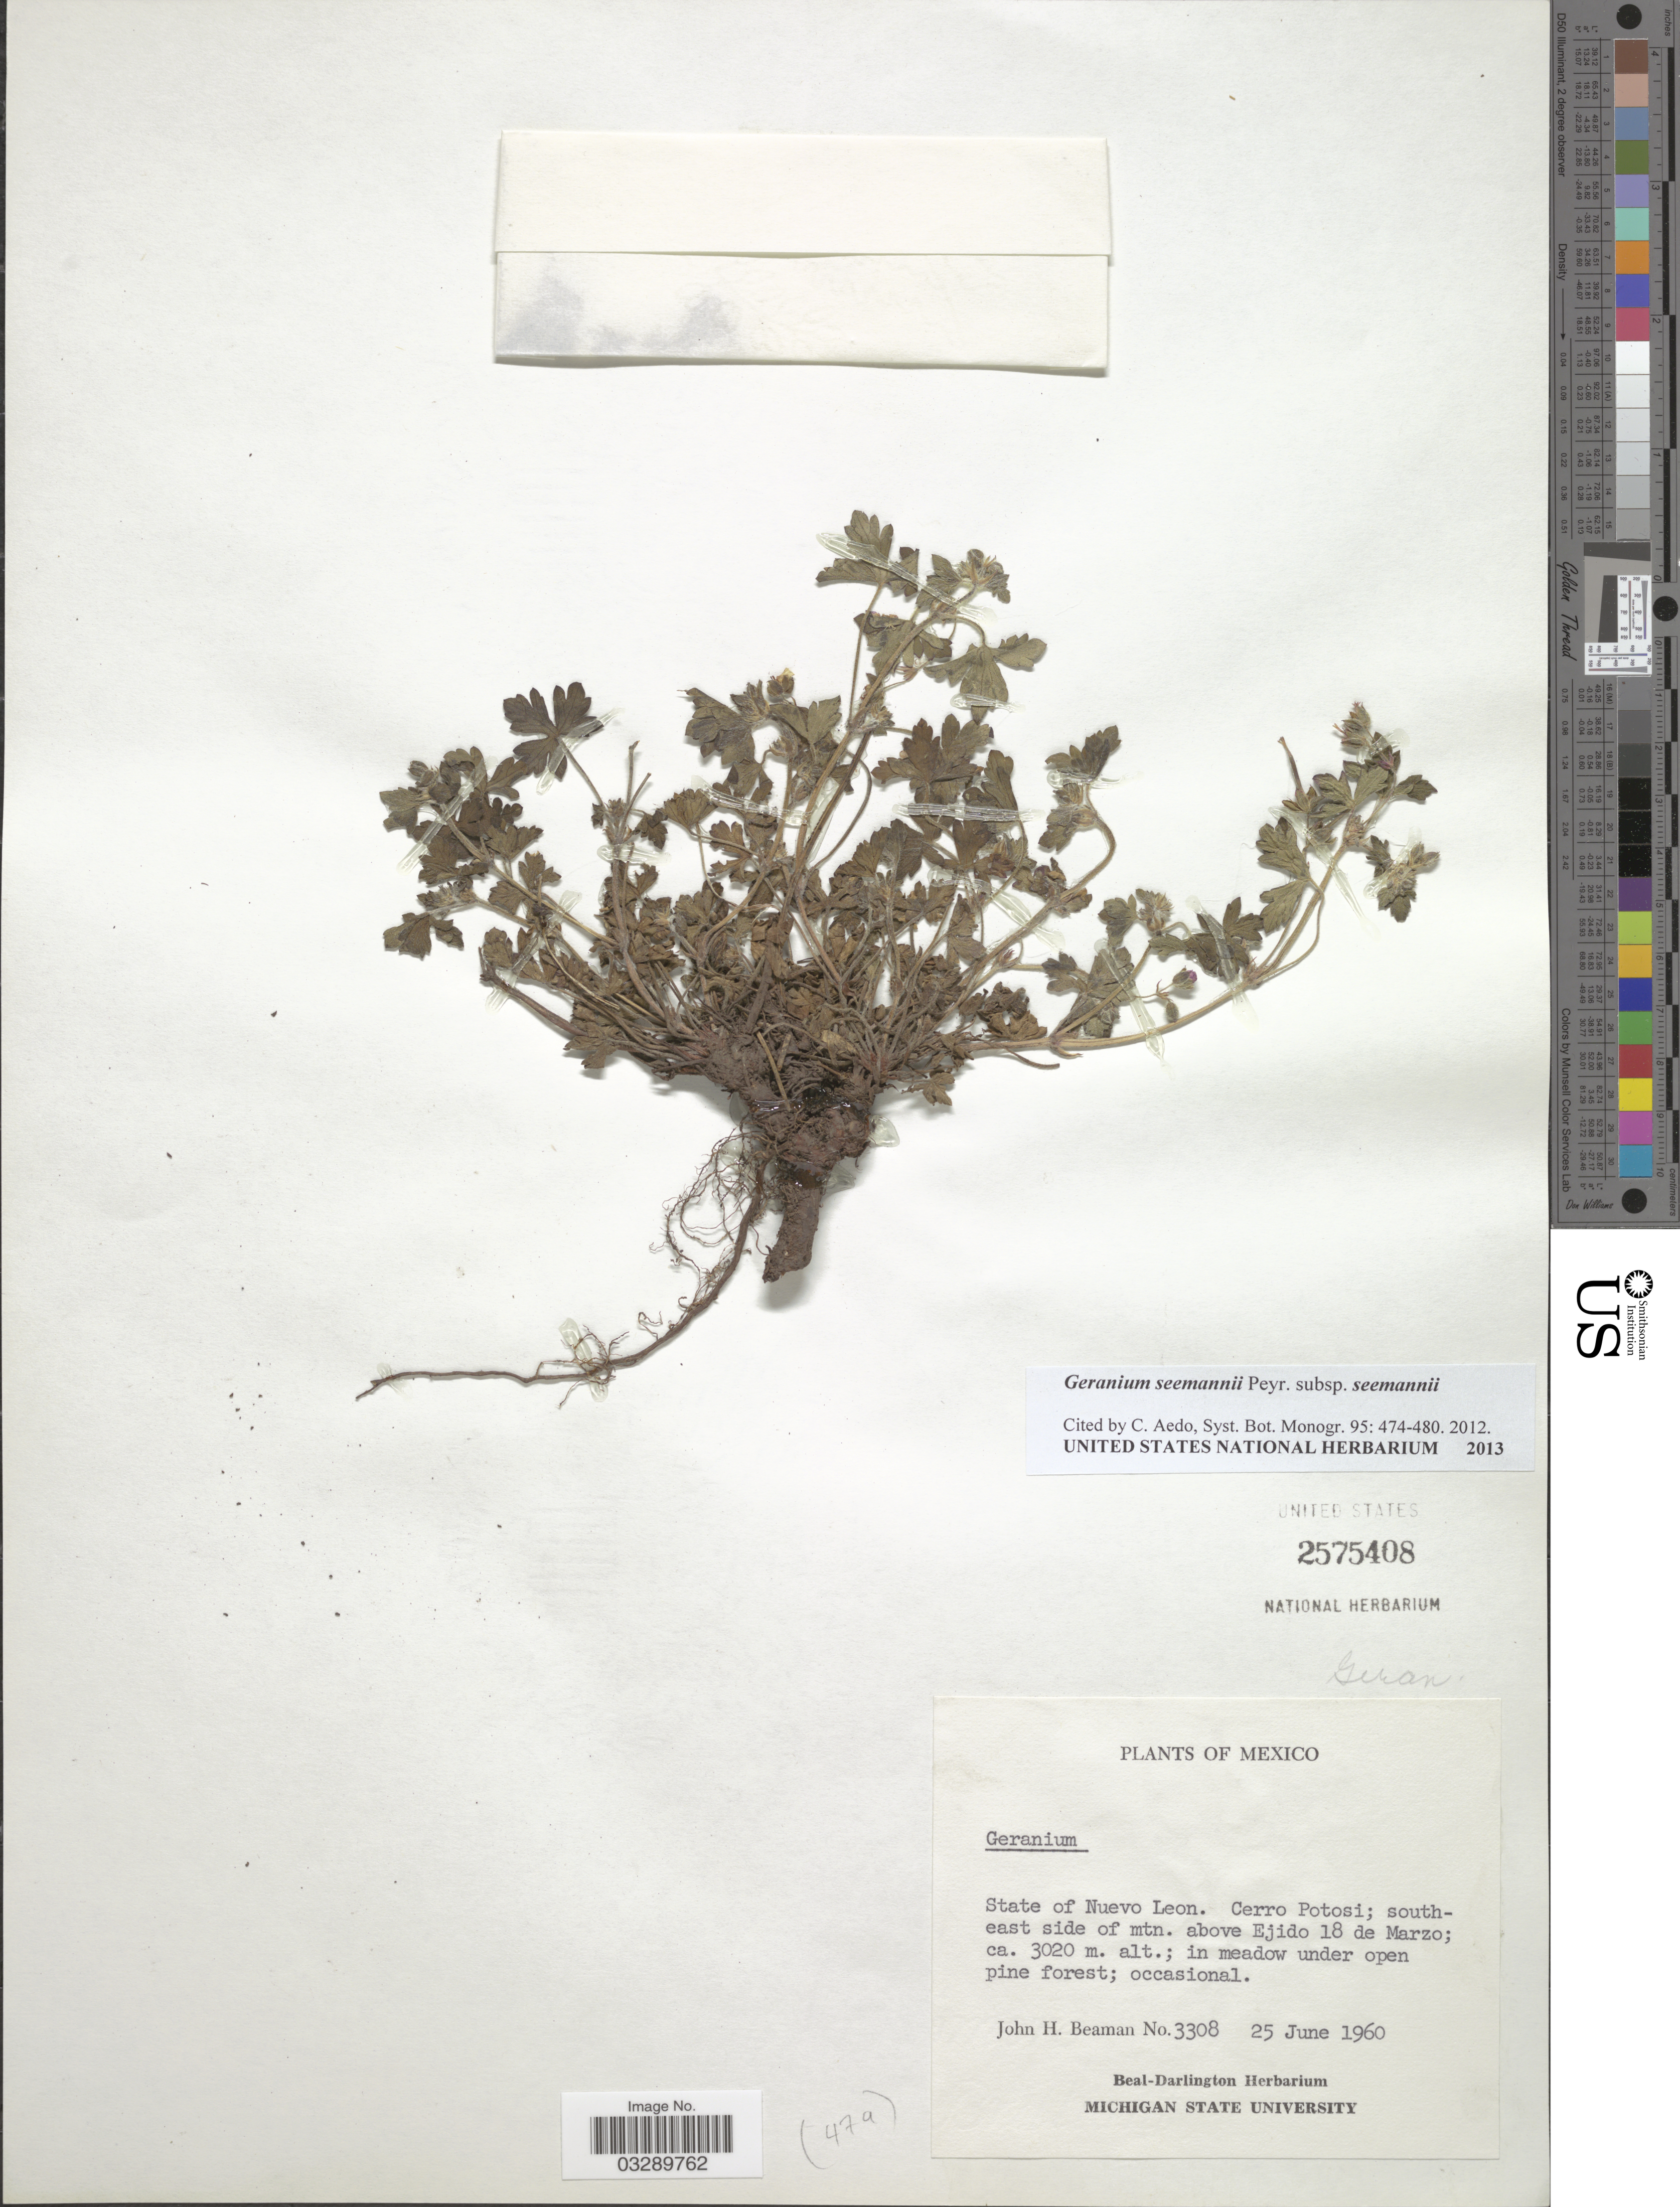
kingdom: Plantae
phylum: Tracheophyta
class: Magnoliopsida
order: Geraniales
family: Geraniaceae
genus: Geranium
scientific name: Geranium seemannii subsp. seemannii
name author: Peyr.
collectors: J. H. Beaman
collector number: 3308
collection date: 1960-06-25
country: Mexico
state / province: Nuevo León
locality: Cerro Potosi; southeast side of mtn. above Ejido 18 de Marzo.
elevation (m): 3020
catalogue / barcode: US 2575408